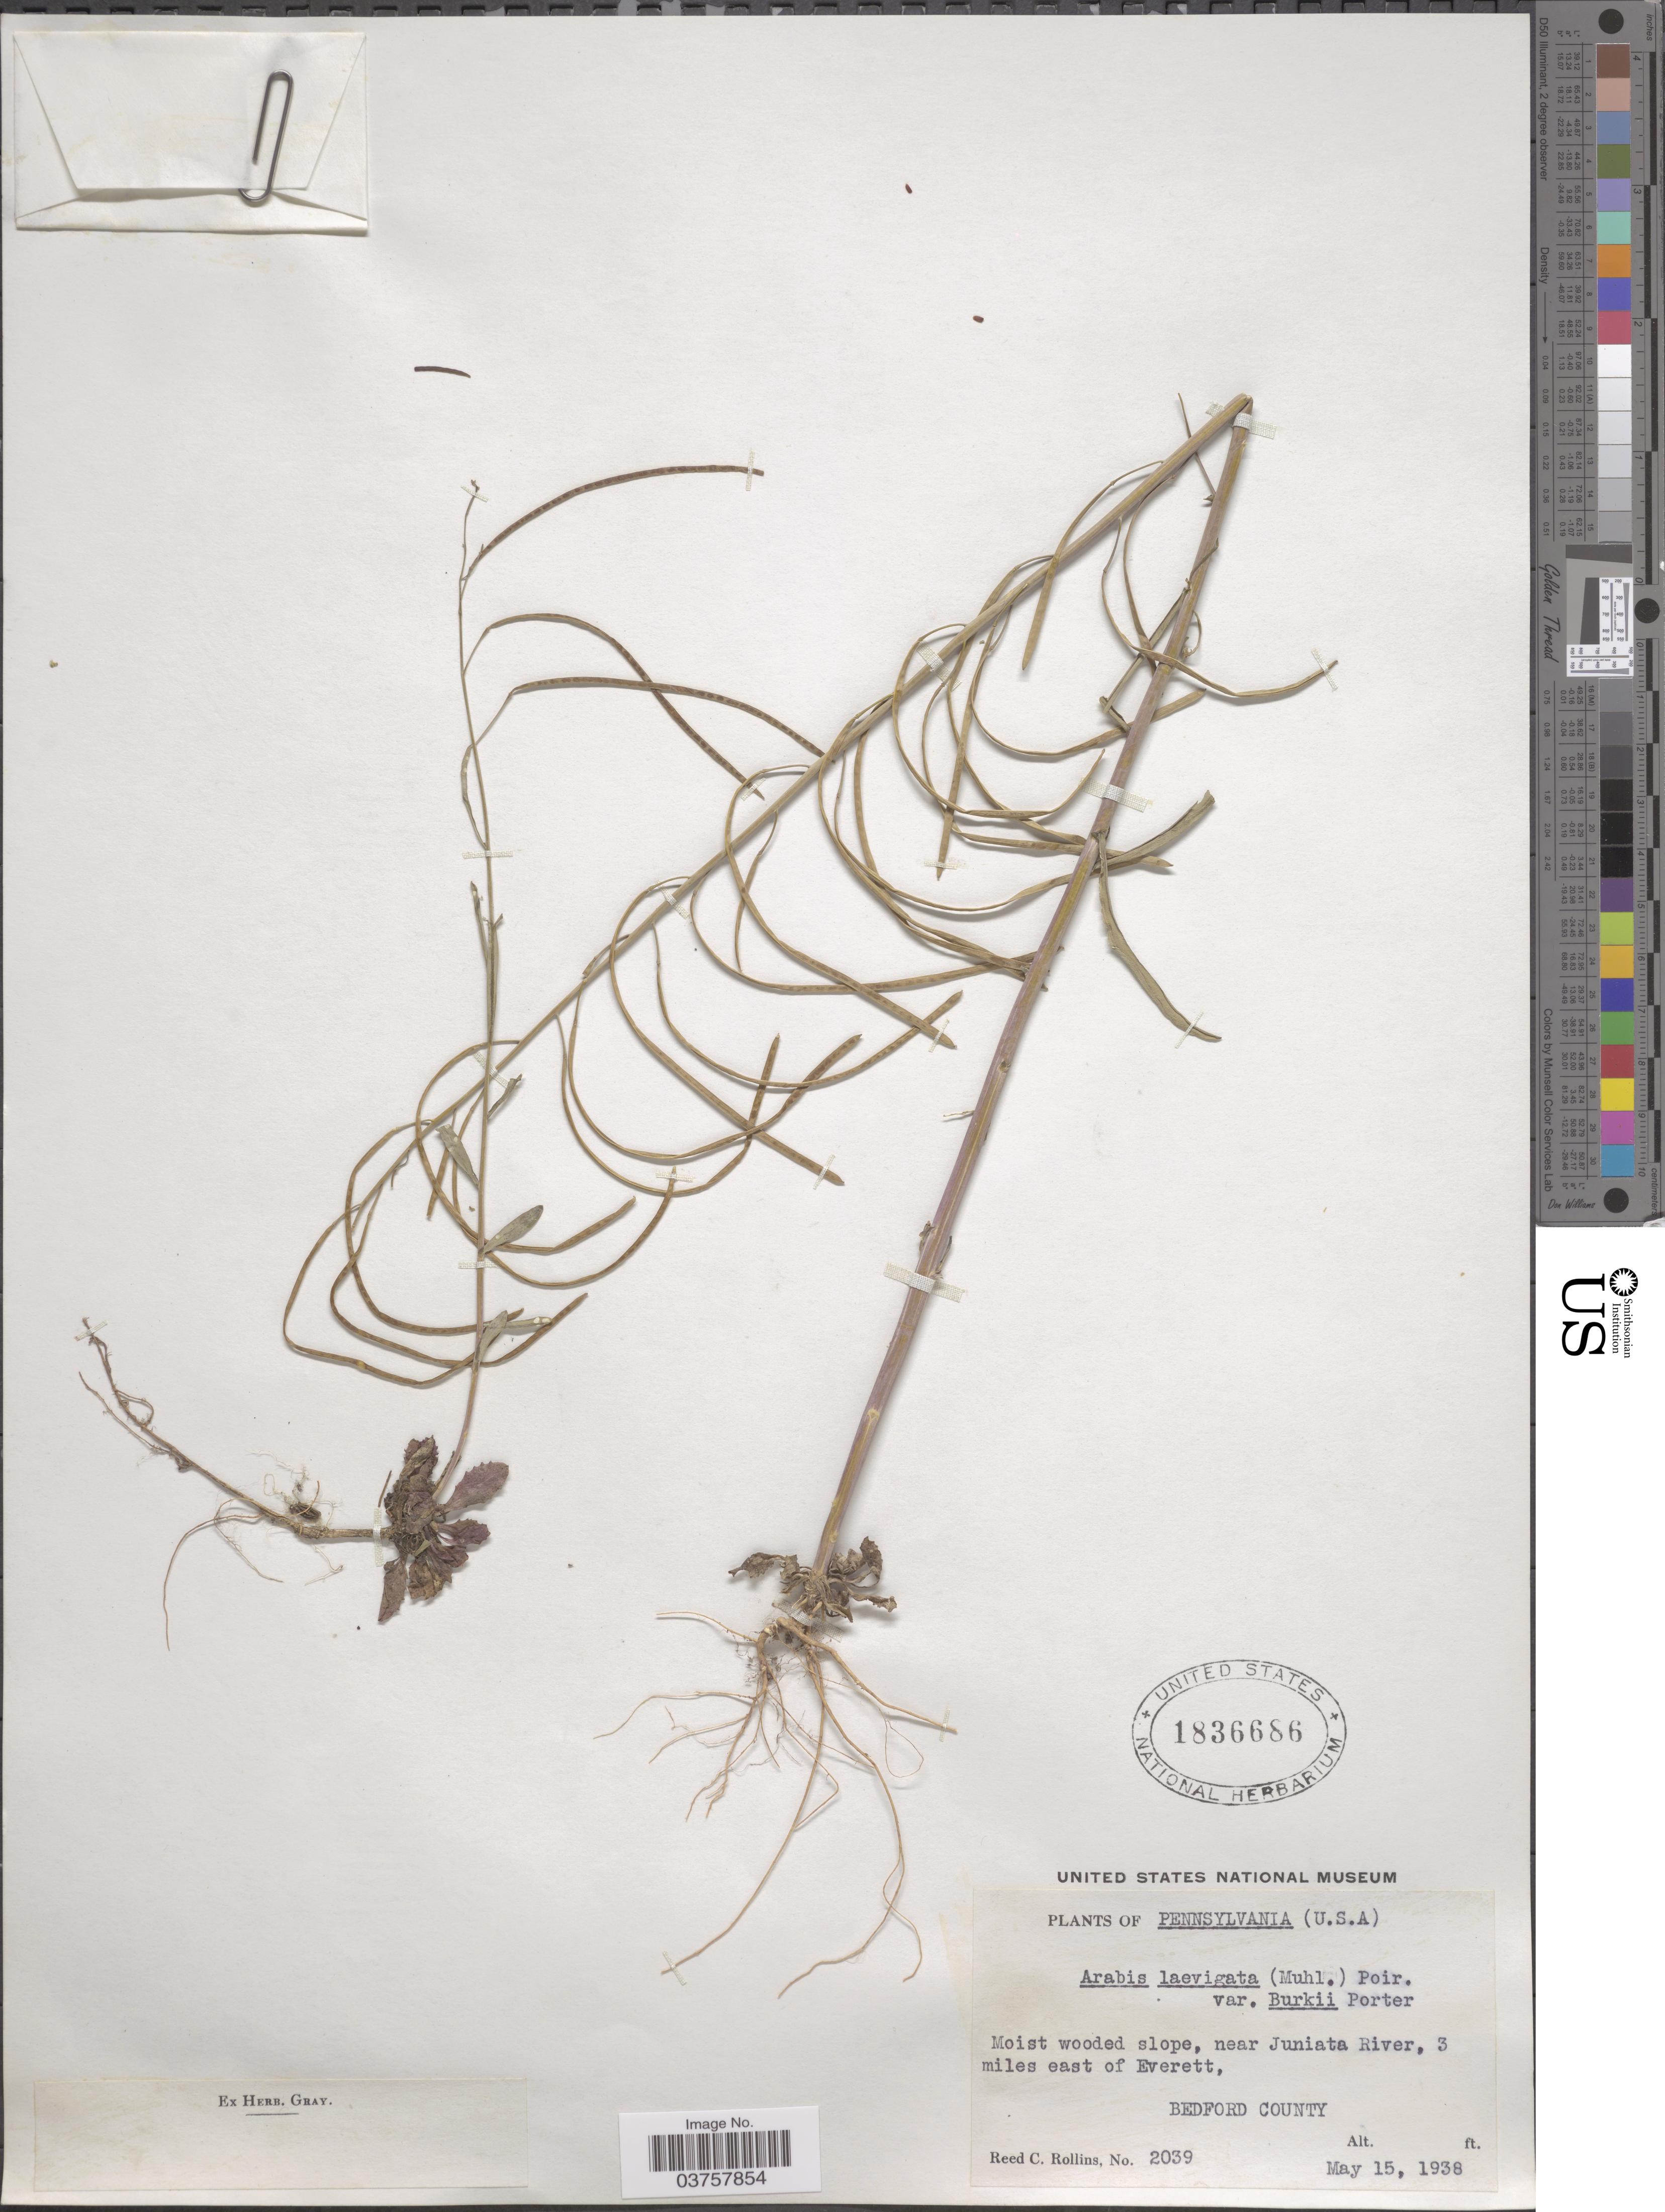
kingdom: Plantae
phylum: Tracheophyta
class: Magnoliopsida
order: Brassicales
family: Brassicaceae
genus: Arabis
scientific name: Arabis laevigata var. burkii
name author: Porter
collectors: R. C. Rollins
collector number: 2039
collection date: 1938-05-15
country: United States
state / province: Pennsylvania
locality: Moist wooded slope, near Juniata River, 3 miles east of Everett, Bedford County.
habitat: moist wooded slope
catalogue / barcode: US 1836686